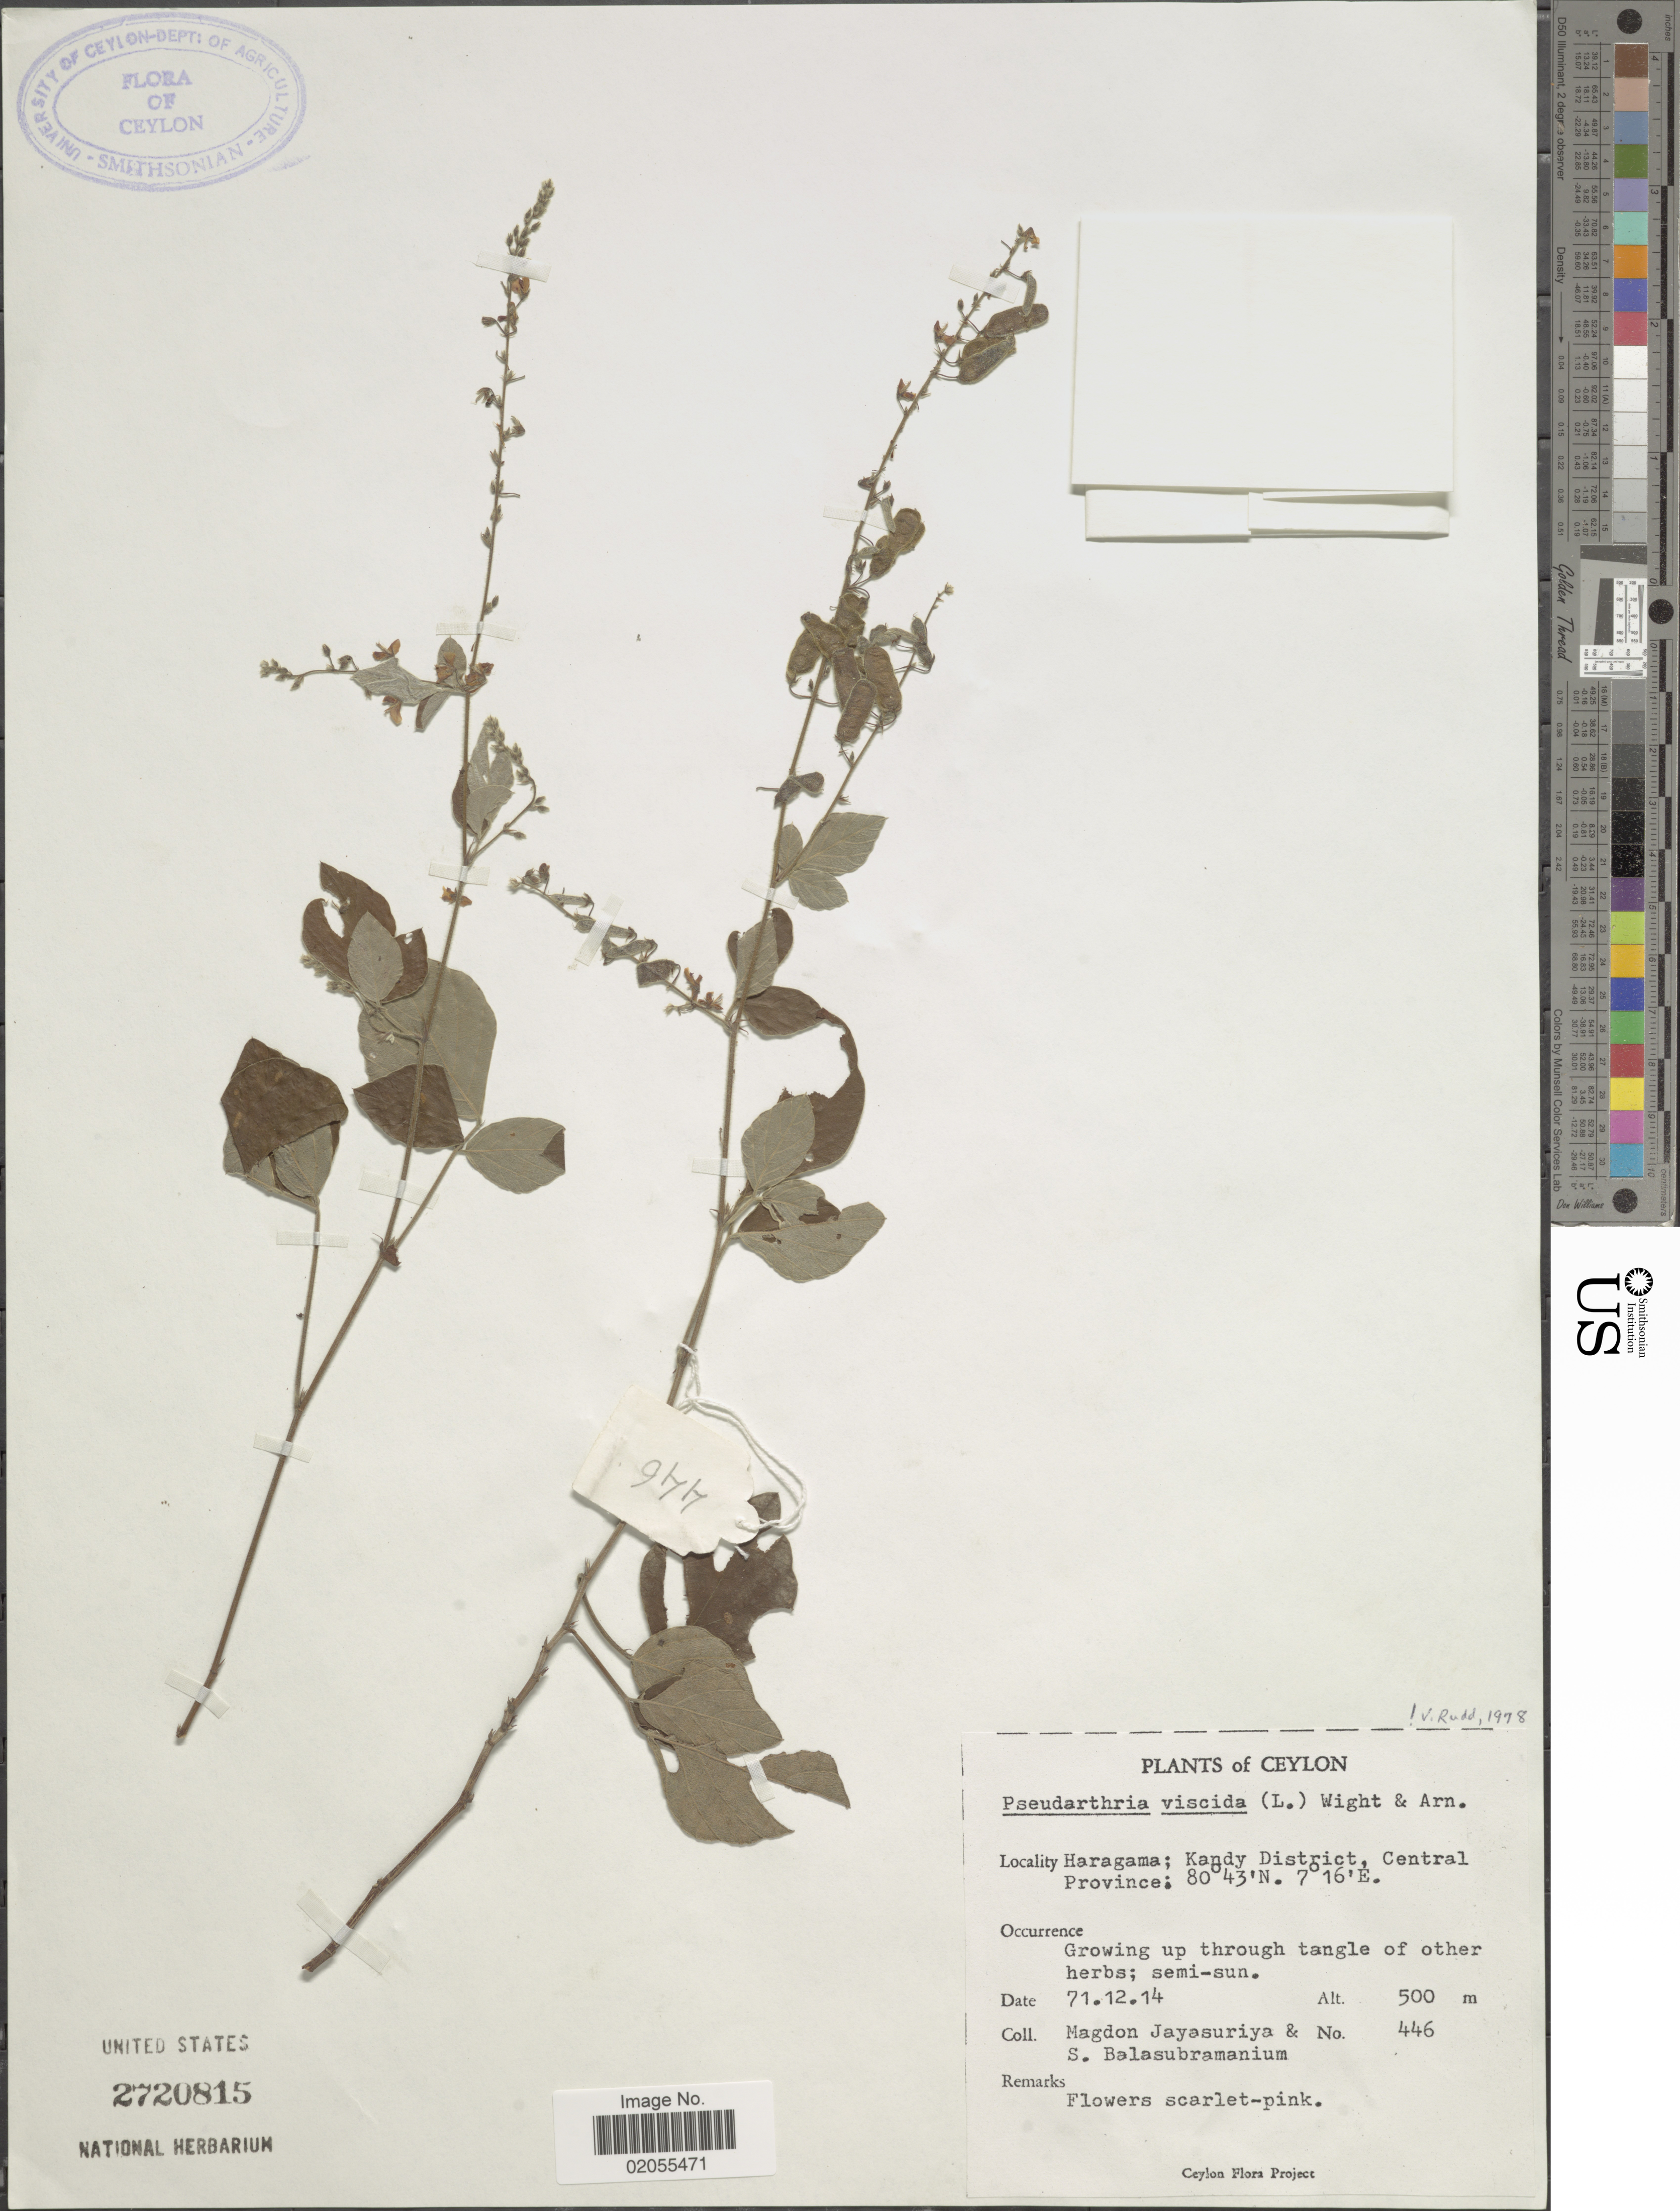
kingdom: Plantae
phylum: Tracheophyta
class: Magnoliopsida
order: Fabales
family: Fabaceae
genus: Pseudarthria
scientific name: Pseudarthria viscida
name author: (L.) Wight & Arn.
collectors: A. H. Jayasuriya & S. Balasubramanium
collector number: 446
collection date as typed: Transcribed d/m/y: 14/12/71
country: Sri Lanka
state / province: Central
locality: Ceylon. Haragama, Kandy District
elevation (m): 500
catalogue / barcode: US 2720815